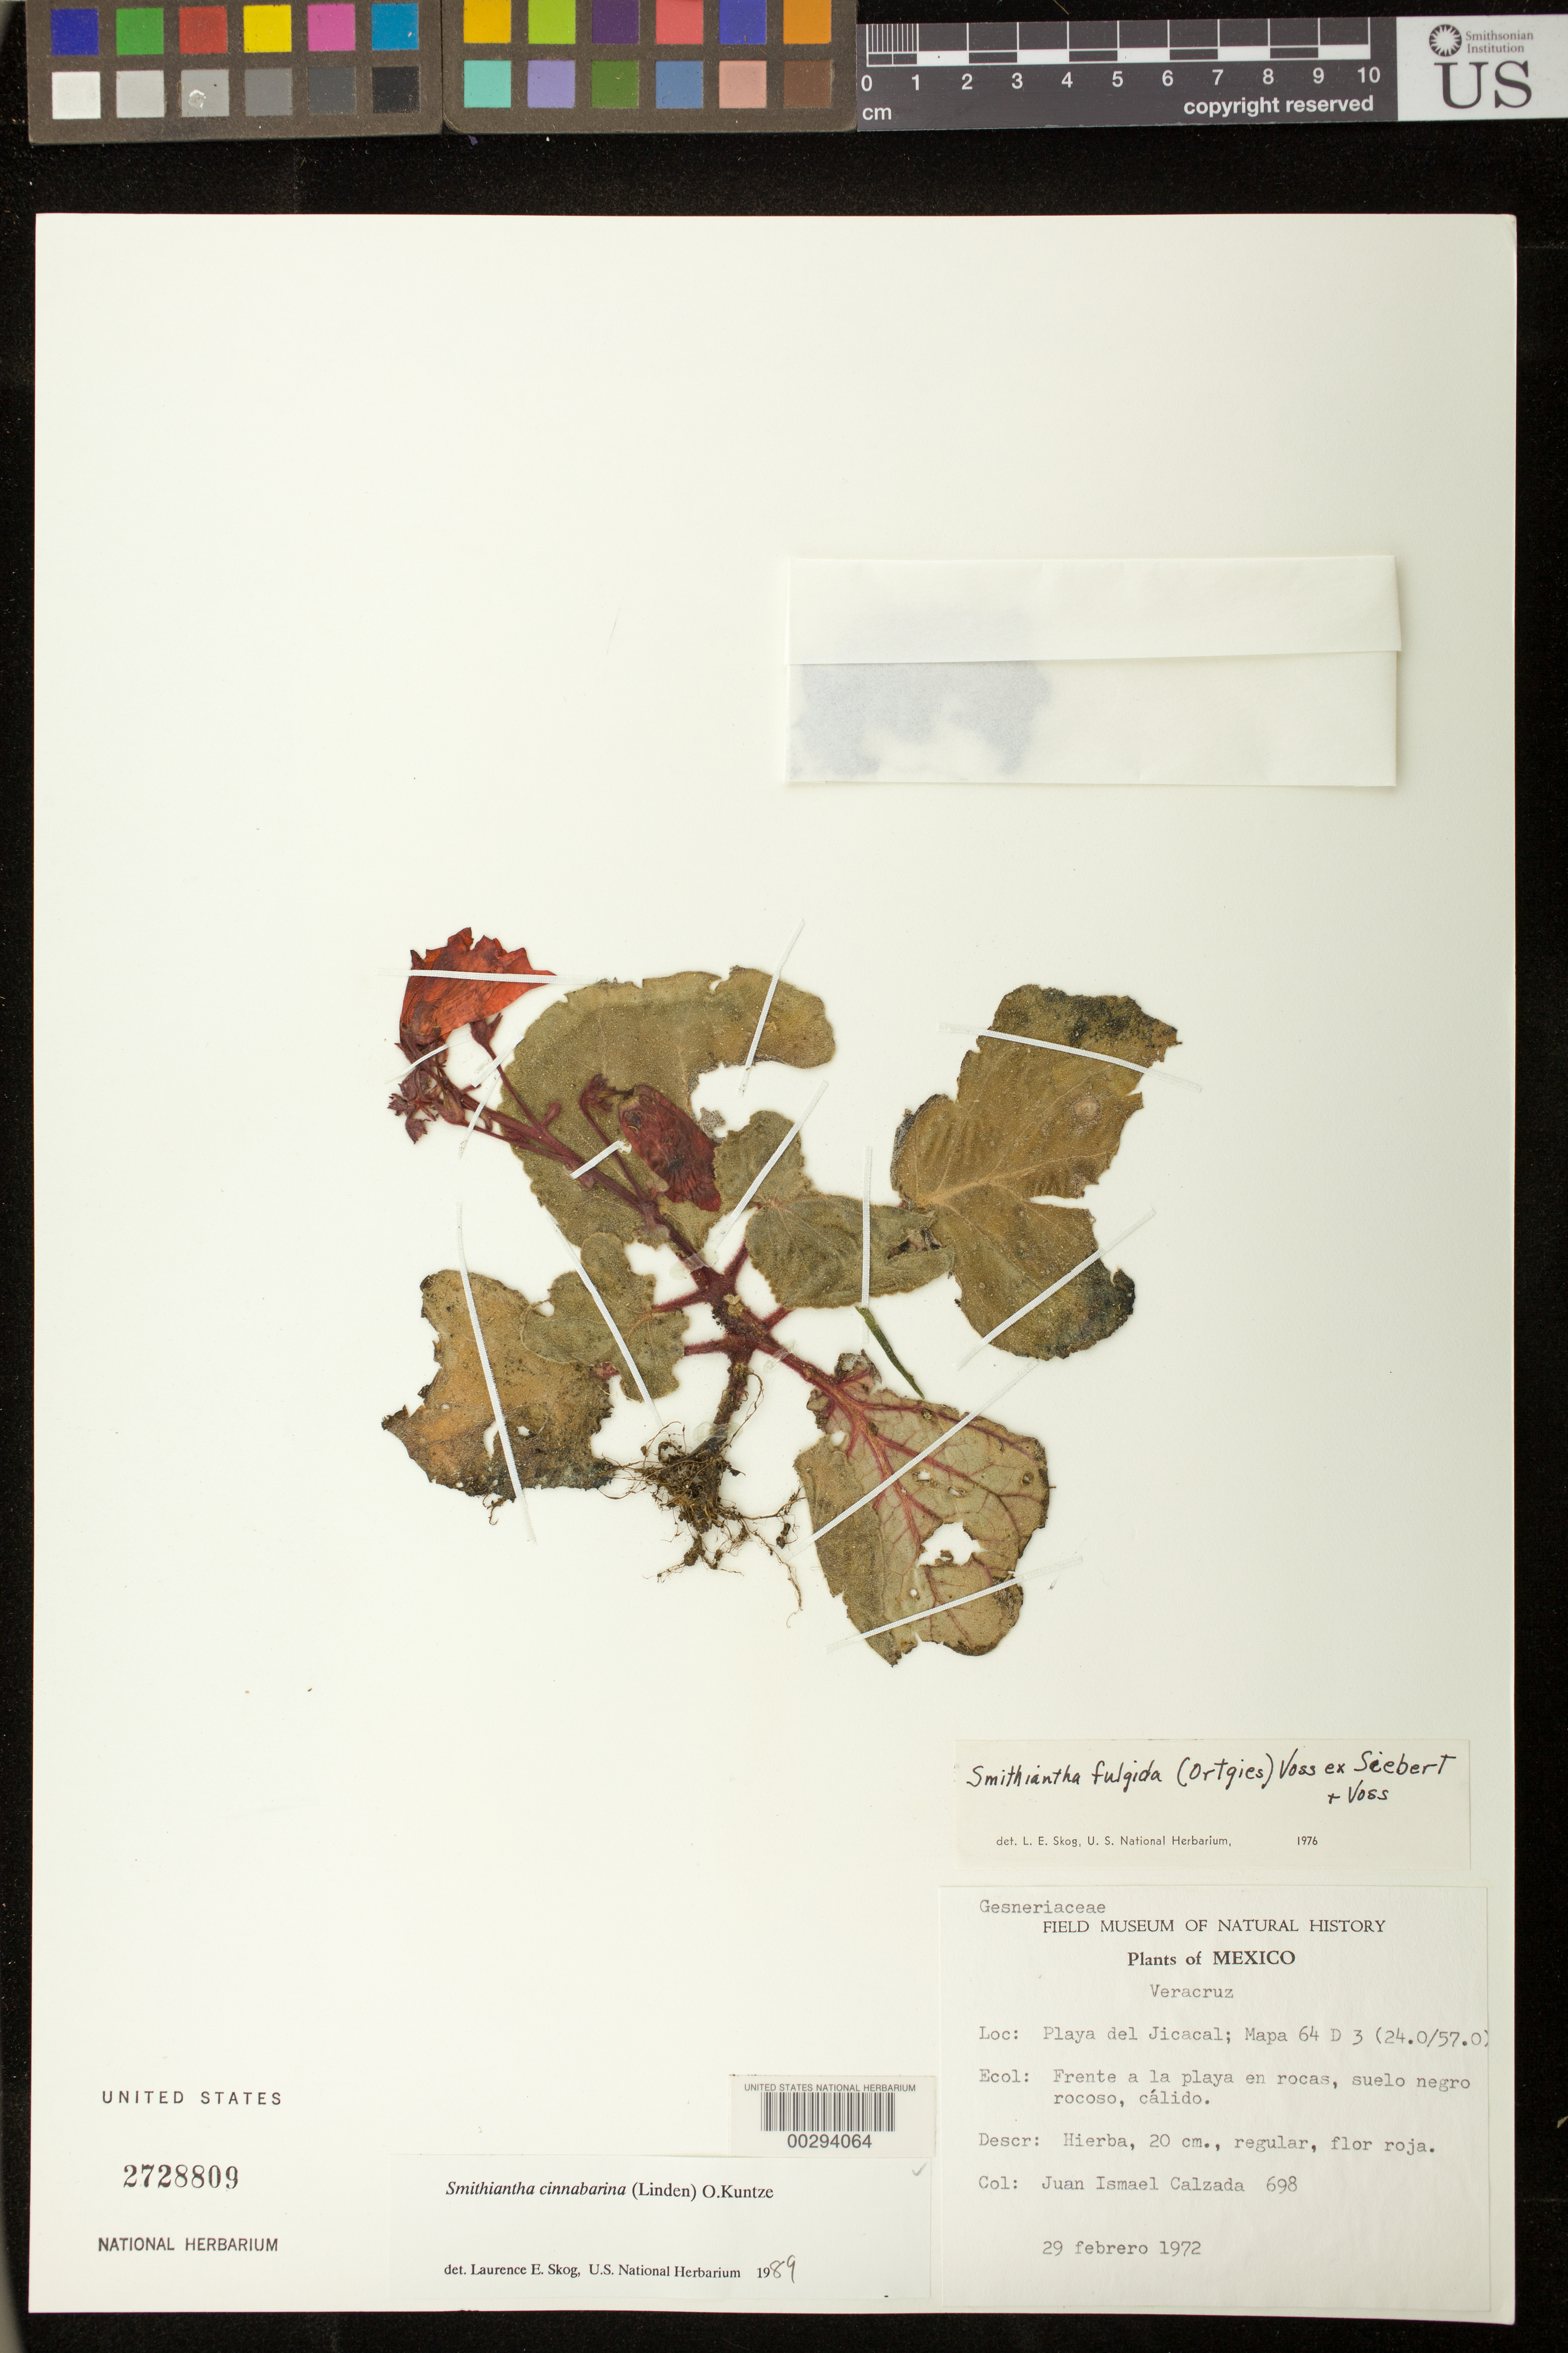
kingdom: Plantae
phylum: Tracheophyta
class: Magnoliopsida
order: Lamiales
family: Gesneriaceae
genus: Smithiantha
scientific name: Smithiantha cinnabarina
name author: (Linden) Kuntze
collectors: J. I. Calzada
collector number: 698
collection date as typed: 29 Feb 1972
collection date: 1972-02-29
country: Mexico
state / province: Veracruz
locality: Playa del Jicacal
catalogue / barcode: US 2728809